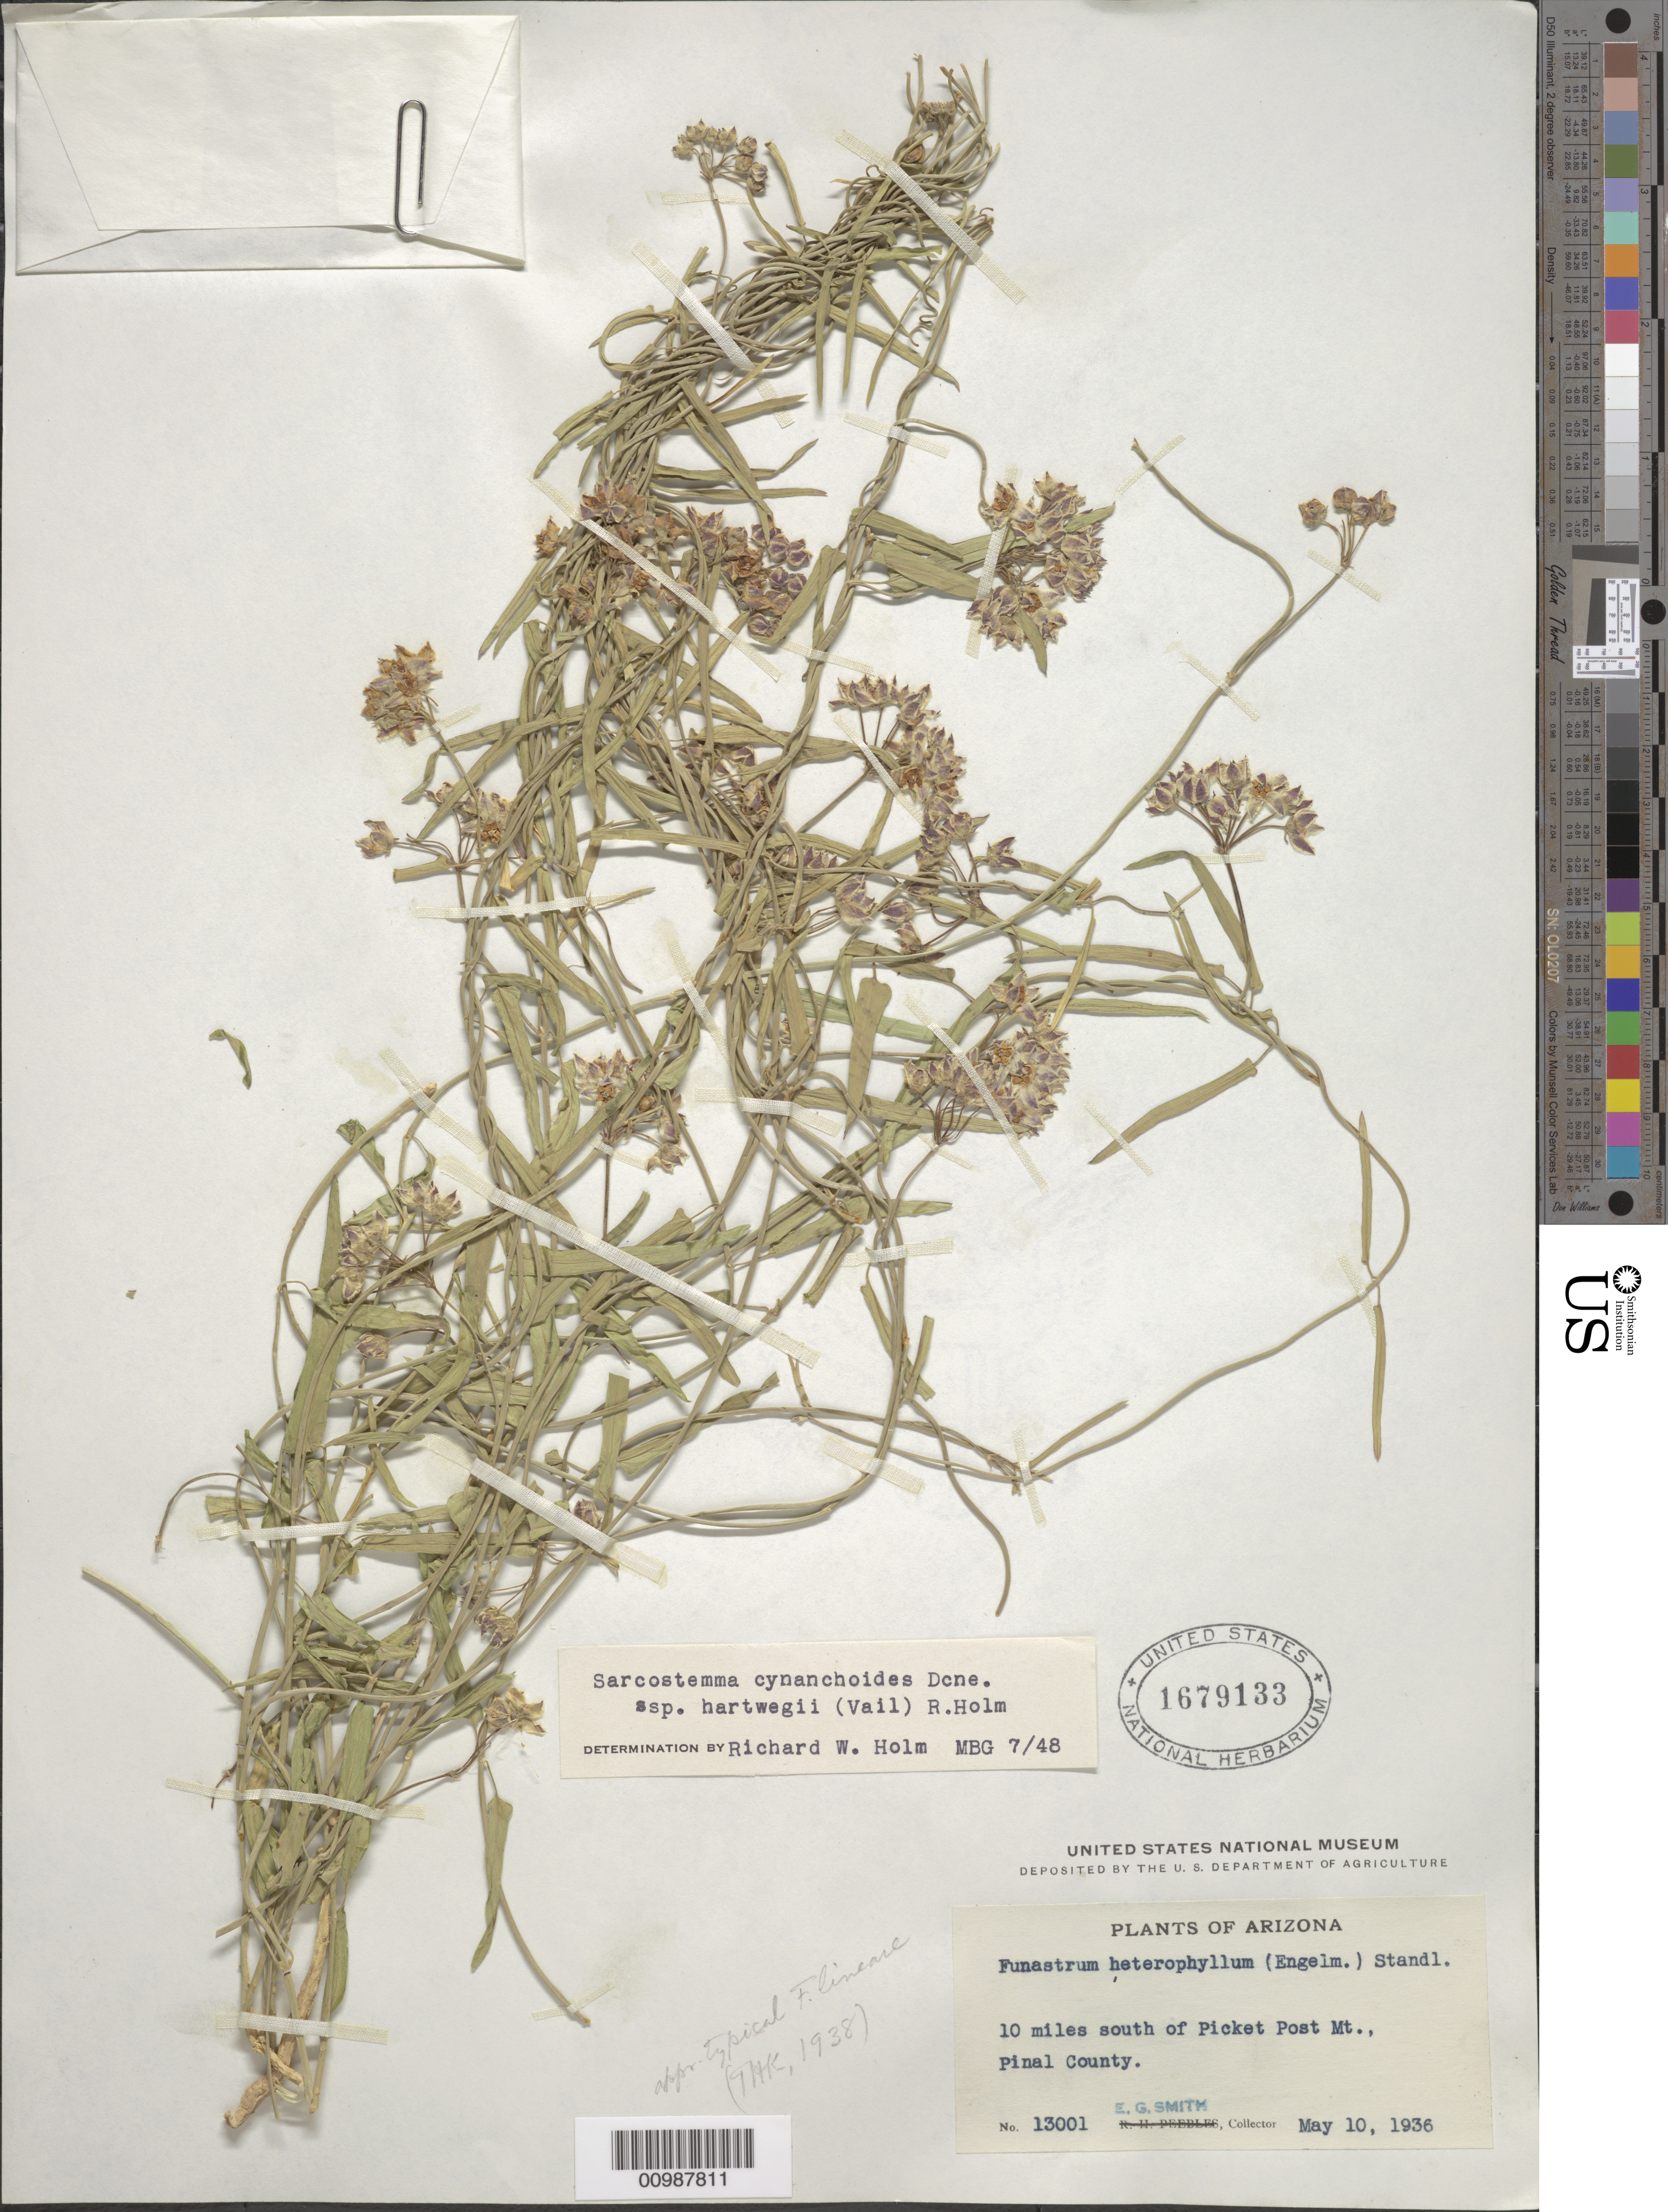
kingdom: Plantae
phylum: Tracheophyta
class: Magnoliopsida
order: Gentianales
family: Apocynaceae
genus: Sarcostemma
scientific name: Sarcostemma cynanchoides subsp. hartwegii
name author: (Vail) R.W. Holm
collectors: E. G. Smith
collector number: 13001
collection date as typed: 10 May 1936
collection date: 1936-05-10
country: United States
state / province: Arizona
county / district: Pinal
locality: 10 miles S of Picket Post Mountains.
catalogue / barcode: US 1679133